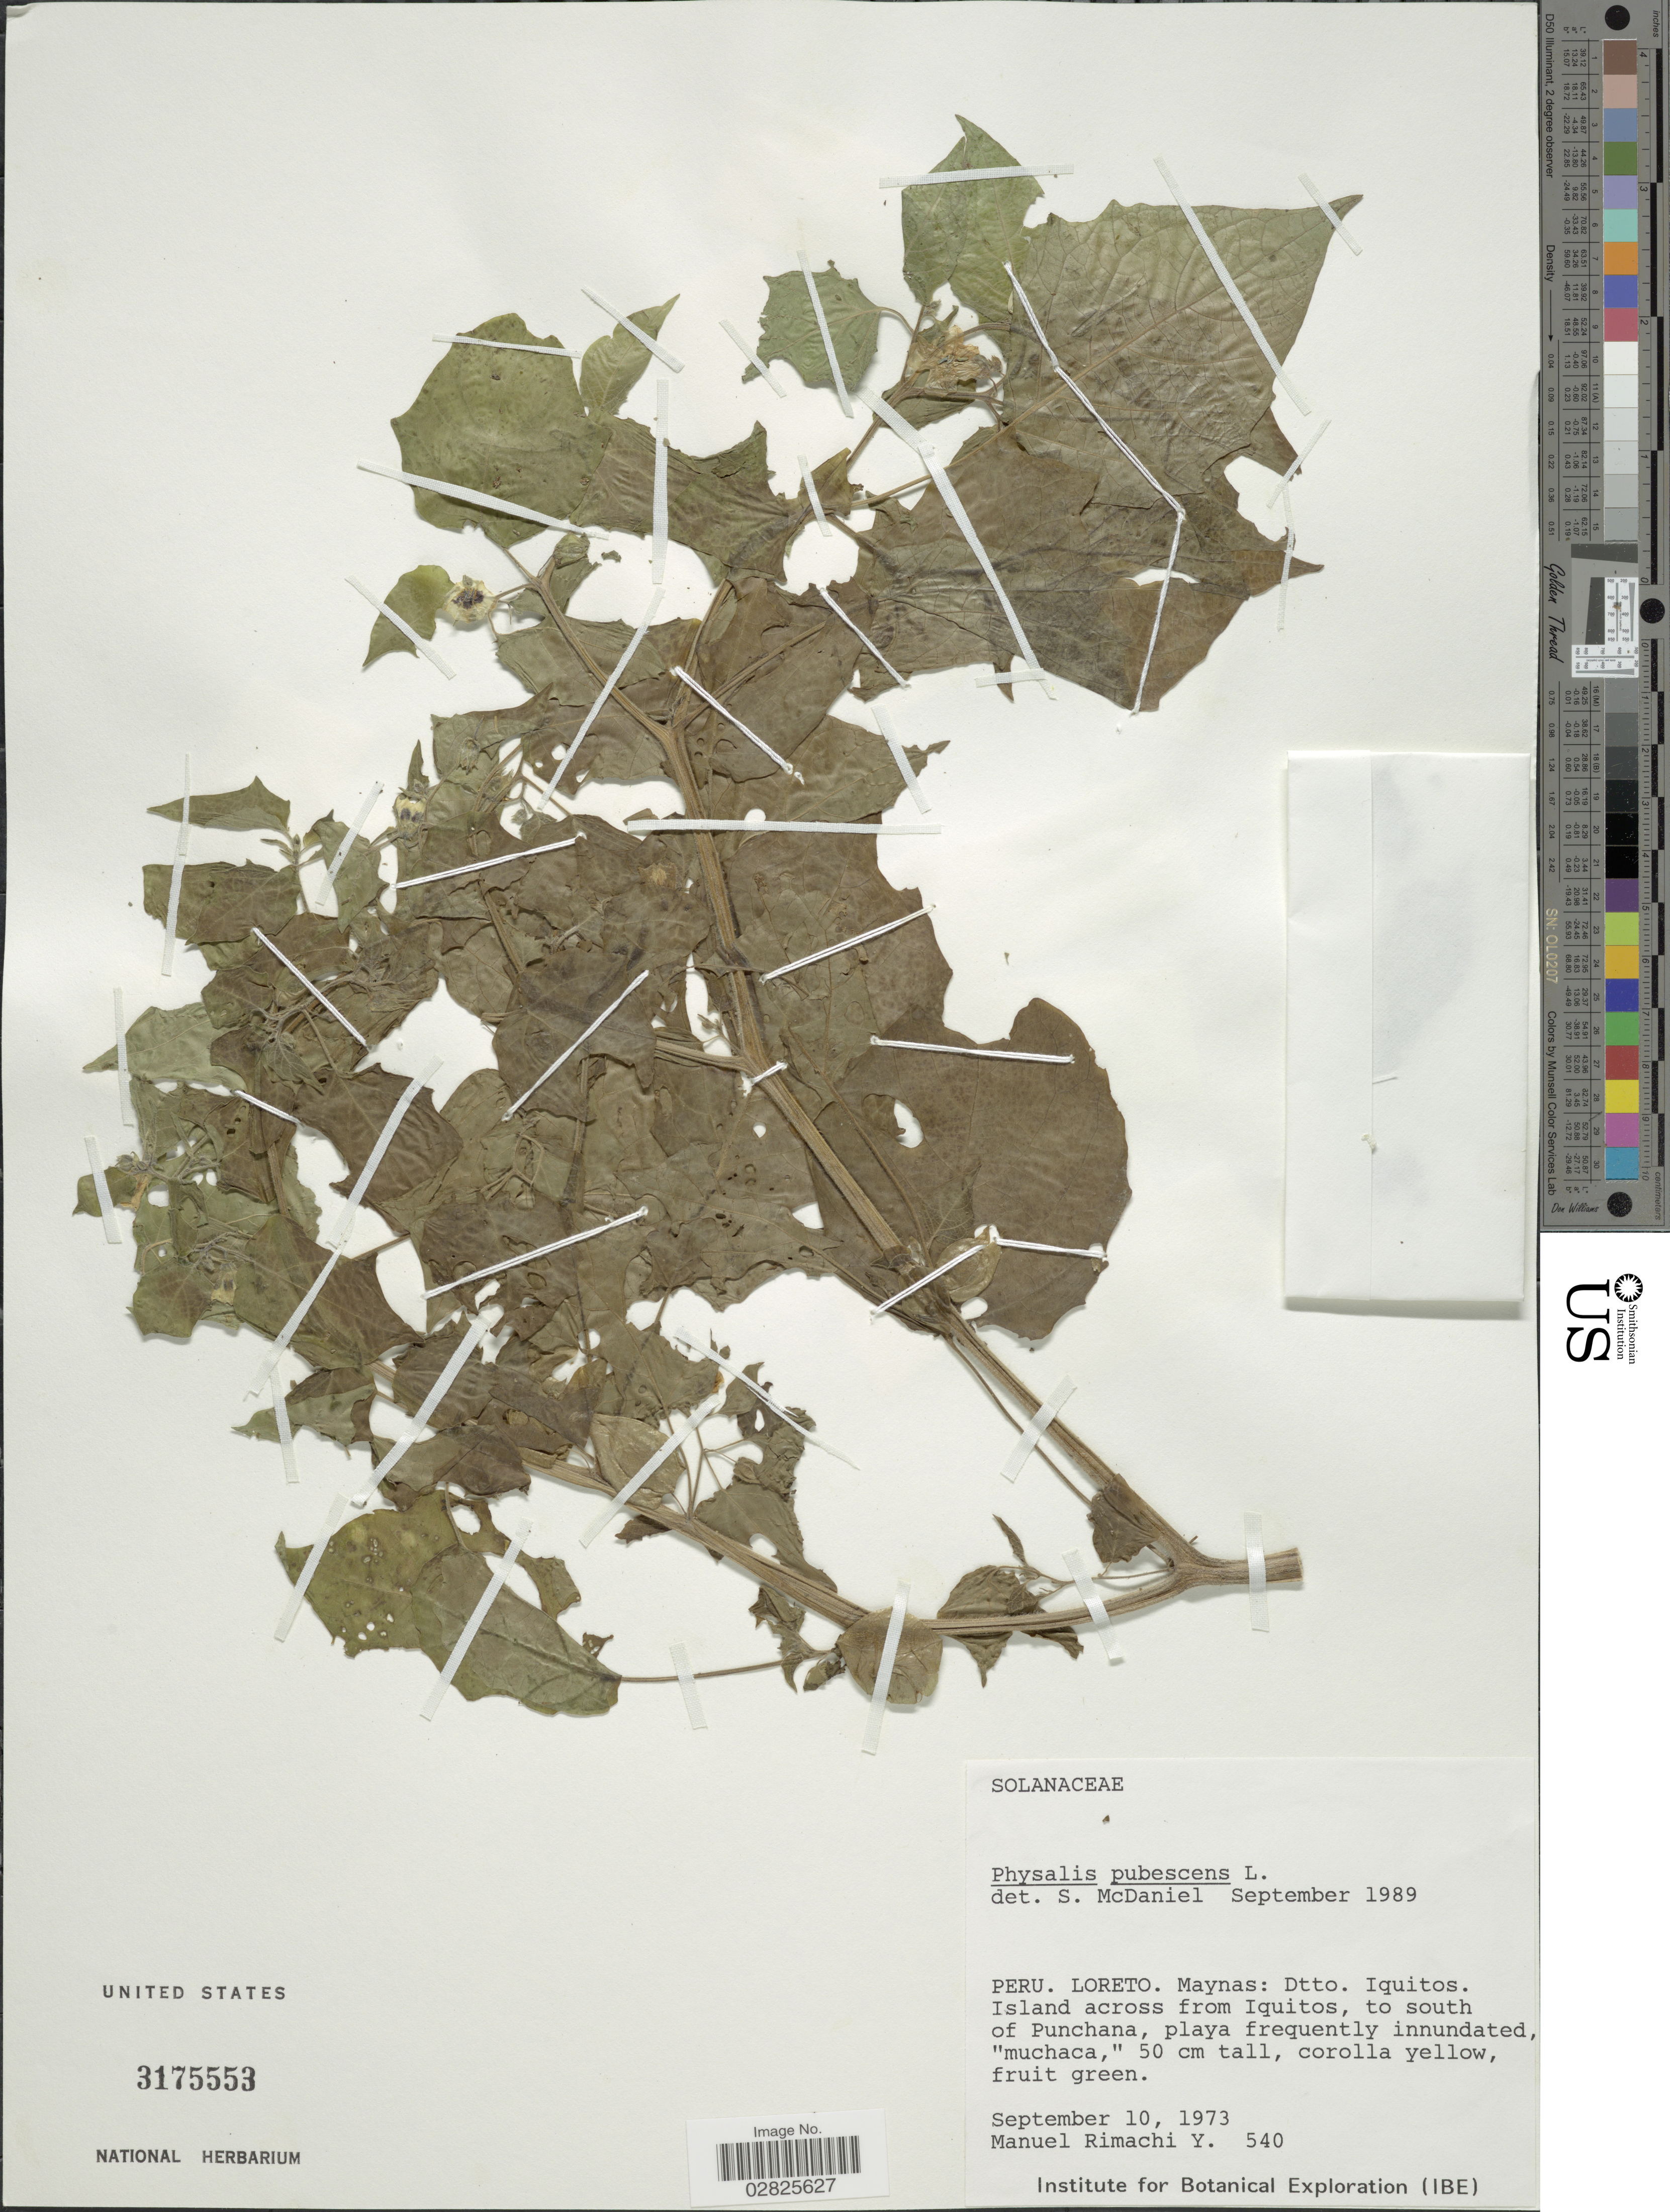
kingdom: Plantae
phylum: Tracheophyta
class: Magnoliopsida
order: Solanales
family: Solanaceae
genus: Physalis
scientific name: Physalis pubescens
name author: L.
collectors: M. Rimachi Y.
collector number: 540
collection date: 1973-09-10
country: Peru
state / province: Loreto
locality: Maynas: Dtto. Iquitos. Island across from Iquitos, to south of Punchana.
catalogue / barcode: US 3175553